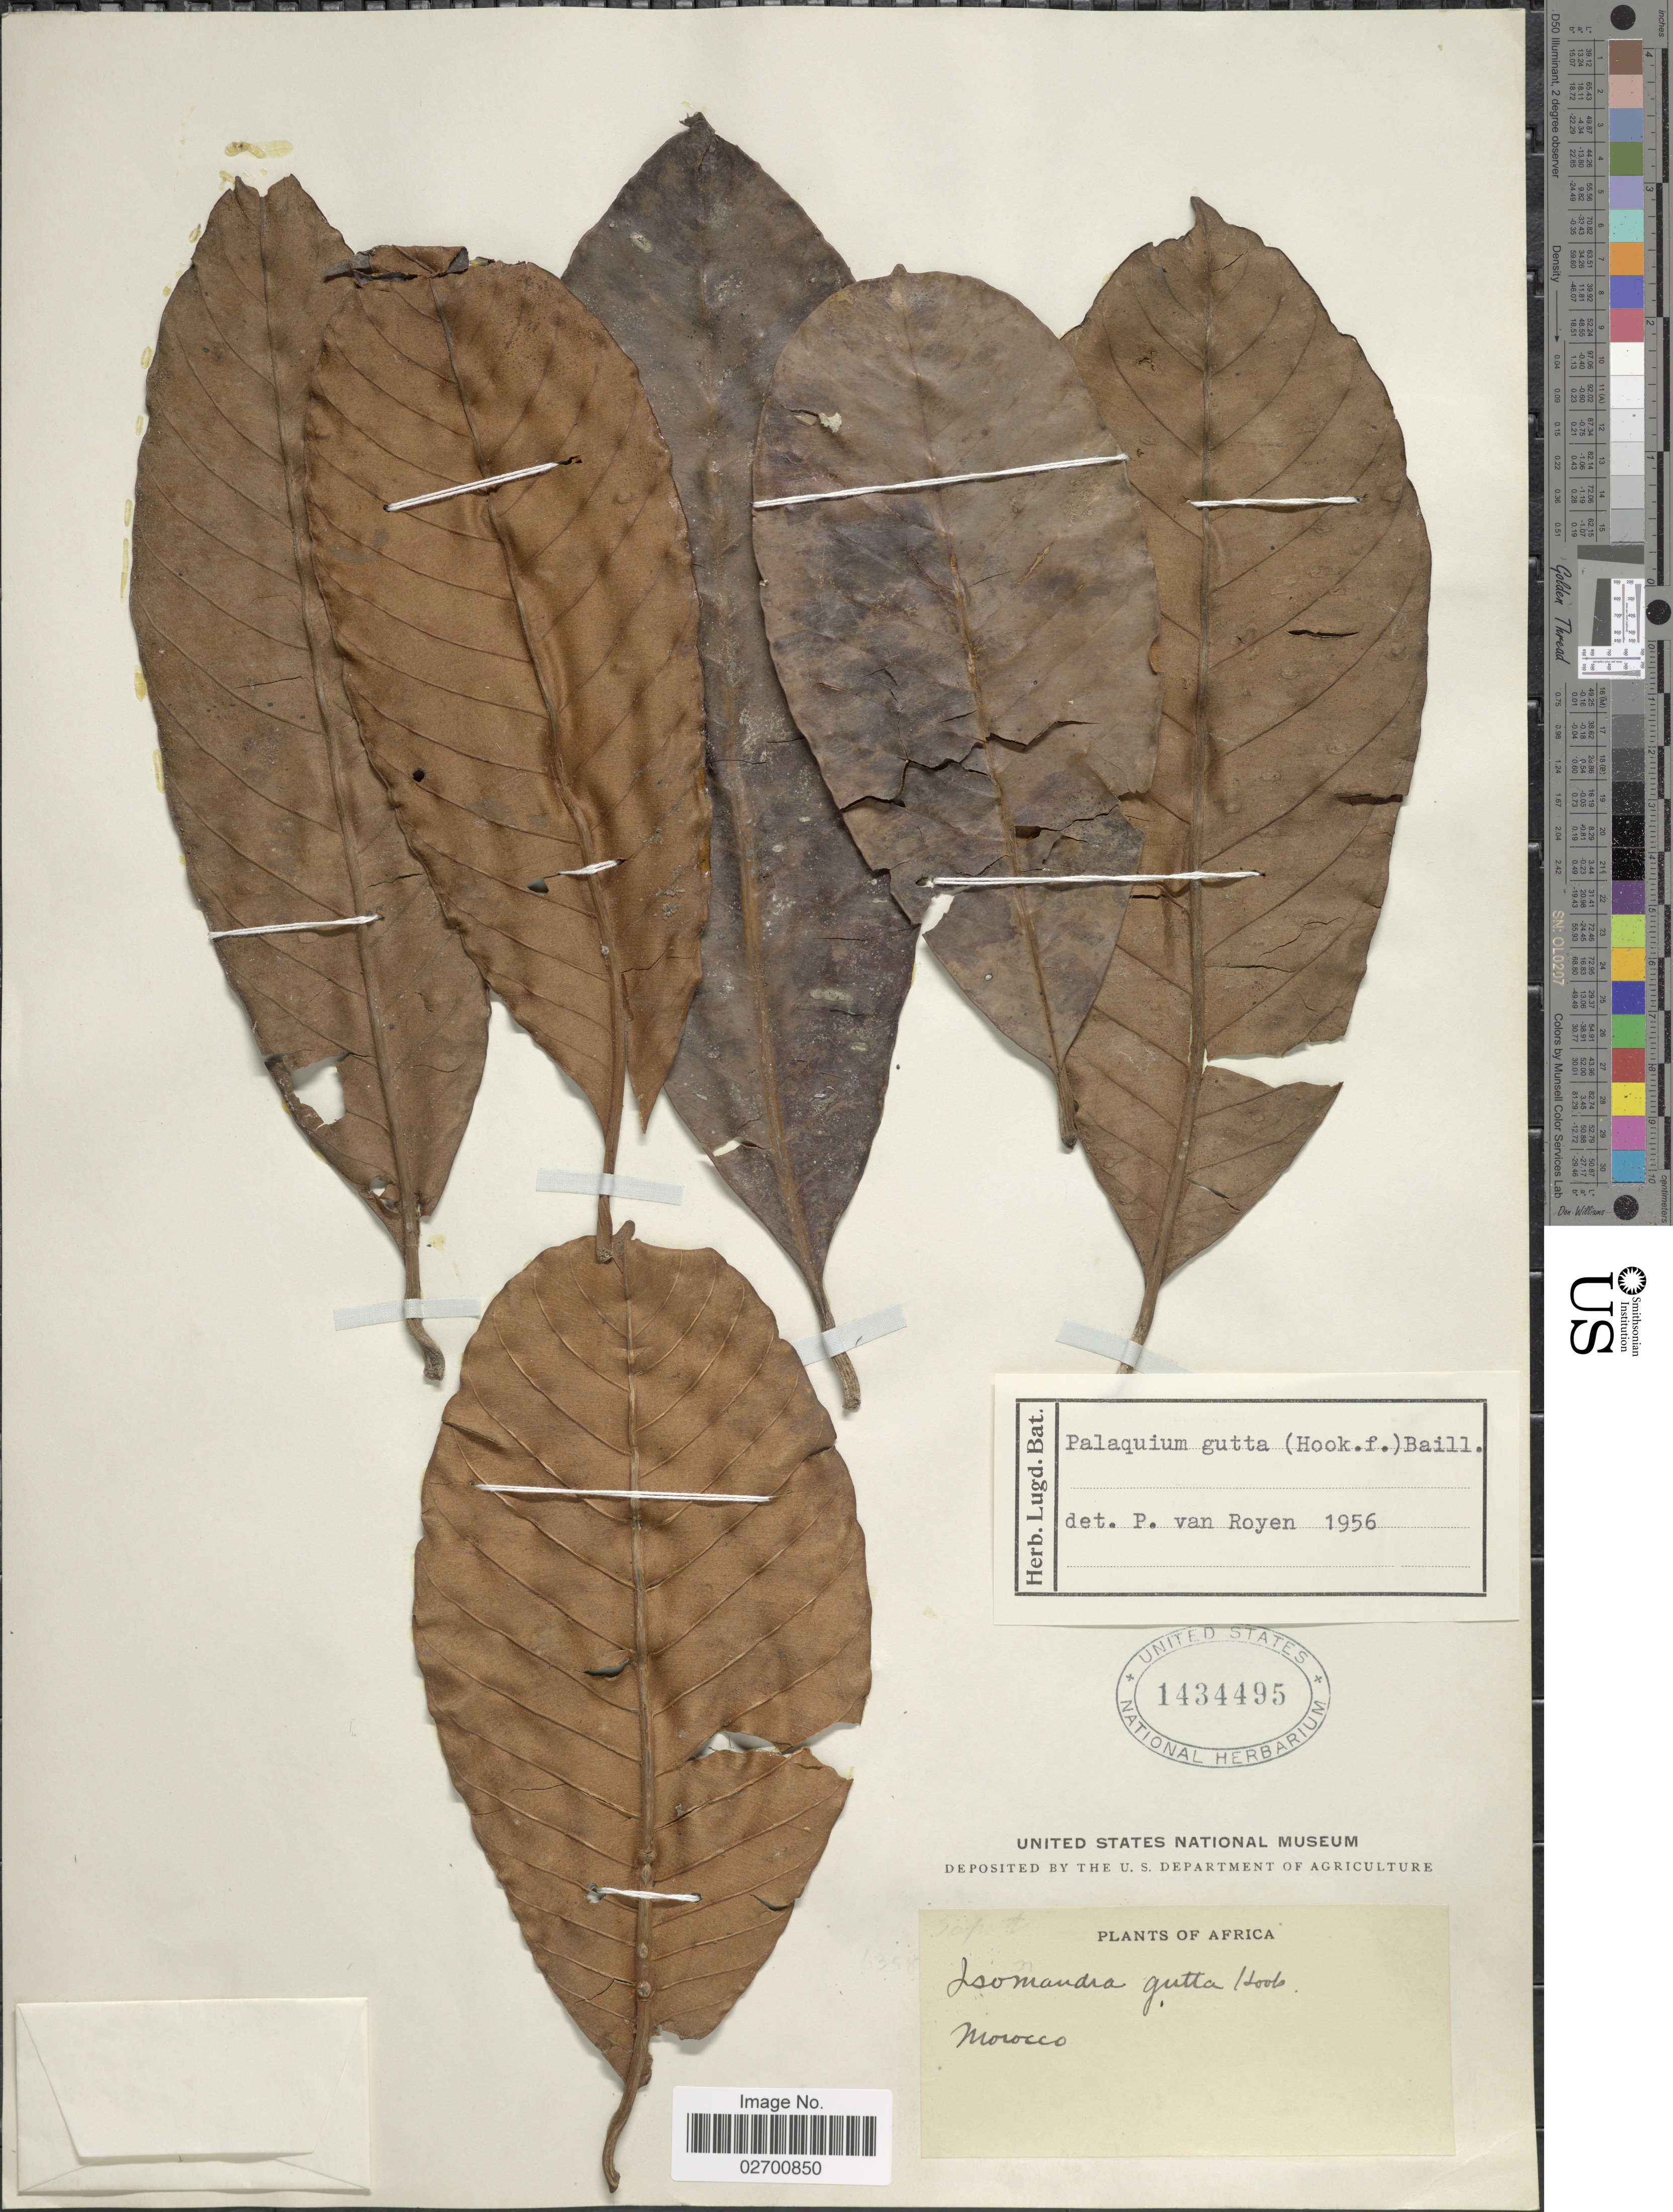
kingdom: Plantae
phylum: Tracheophyta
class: Magnoliopsida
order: Ericales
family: Sapotaceae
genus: Palaquium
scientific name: Palaquium gutta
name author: (Hook.) Baill.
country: Morocco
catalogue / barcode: US 1434495